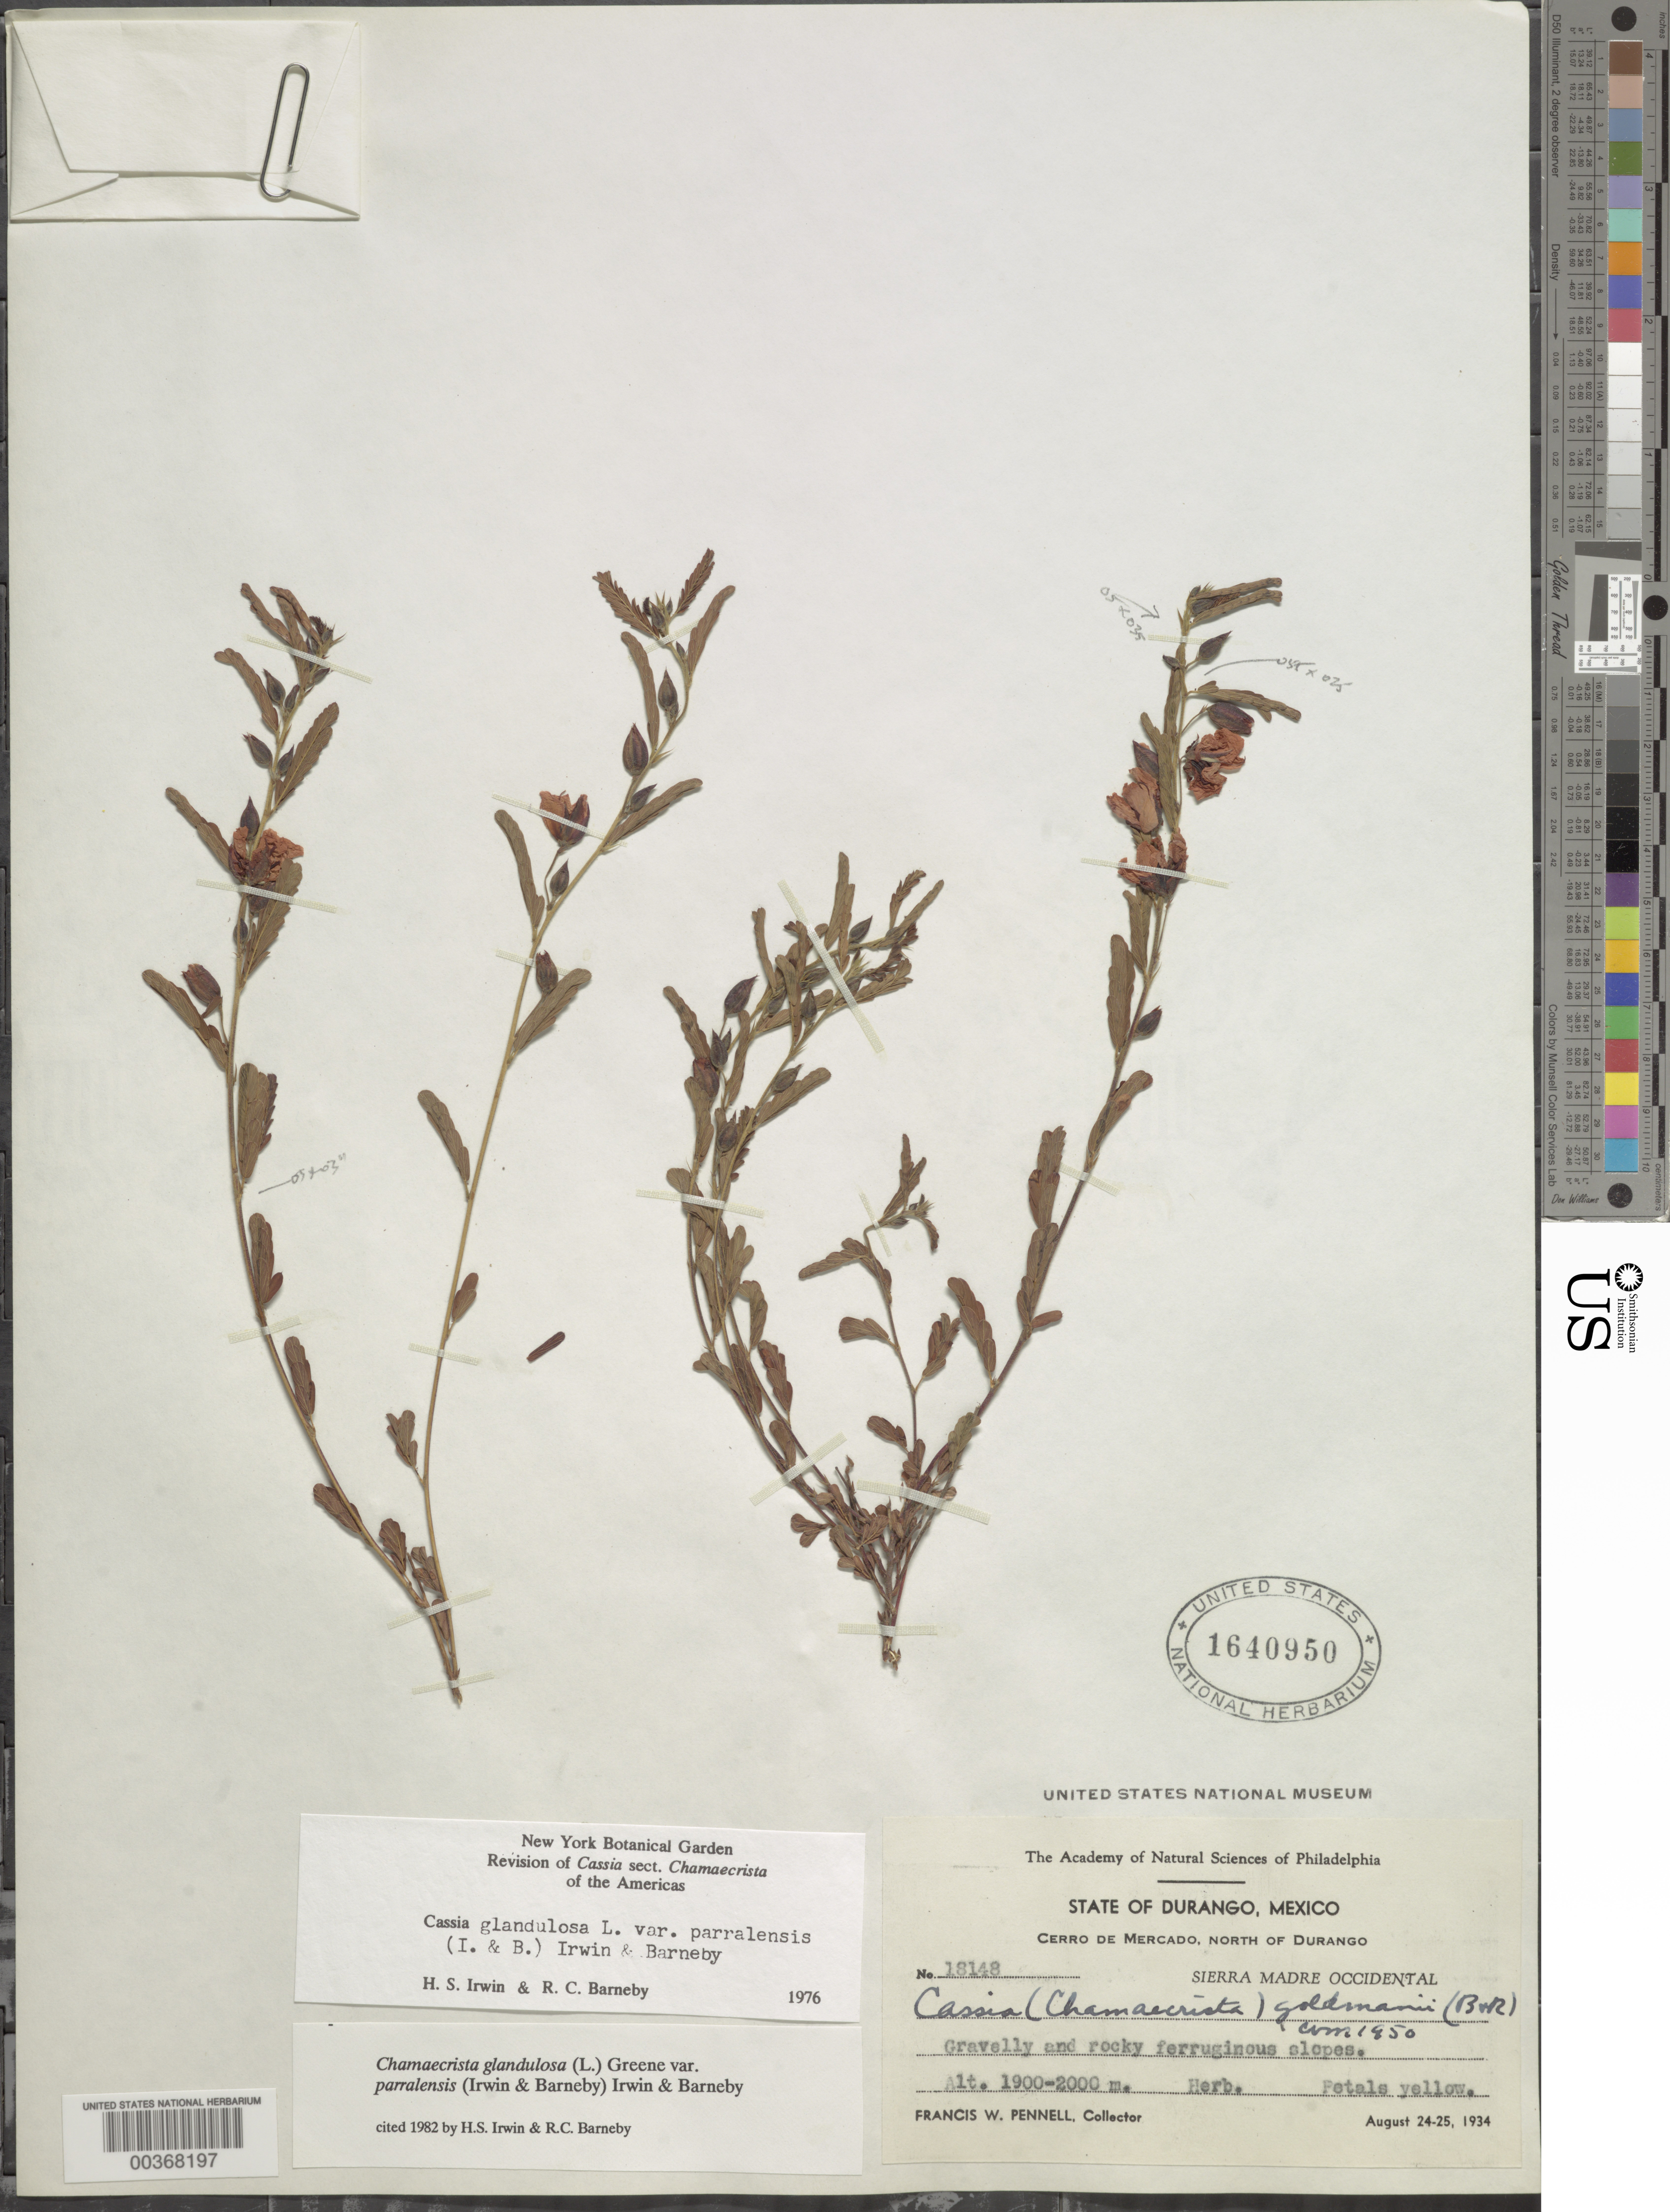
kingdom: Plantae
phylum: Tracheophyta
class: Magnoliopsida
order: Fabales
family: Fabaceae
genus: Chamaecrista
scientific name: Chamaecrista glandulosa var. parralensis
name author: (H.S. Irwin & Barneby) H.S. Irwin & Barneby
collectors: F. W. Pennell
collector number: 18148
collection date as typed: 24 Aug 1934 to 25 Aug 1934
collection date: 1934-08-24/1934-08-25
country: Mexico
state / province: Durango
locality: Cerro de mercado, N of Durango; Sierra Madre Occidental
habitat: Gravelly and rocky ferruginous slopes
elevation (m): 1900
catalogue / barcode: US 1640950